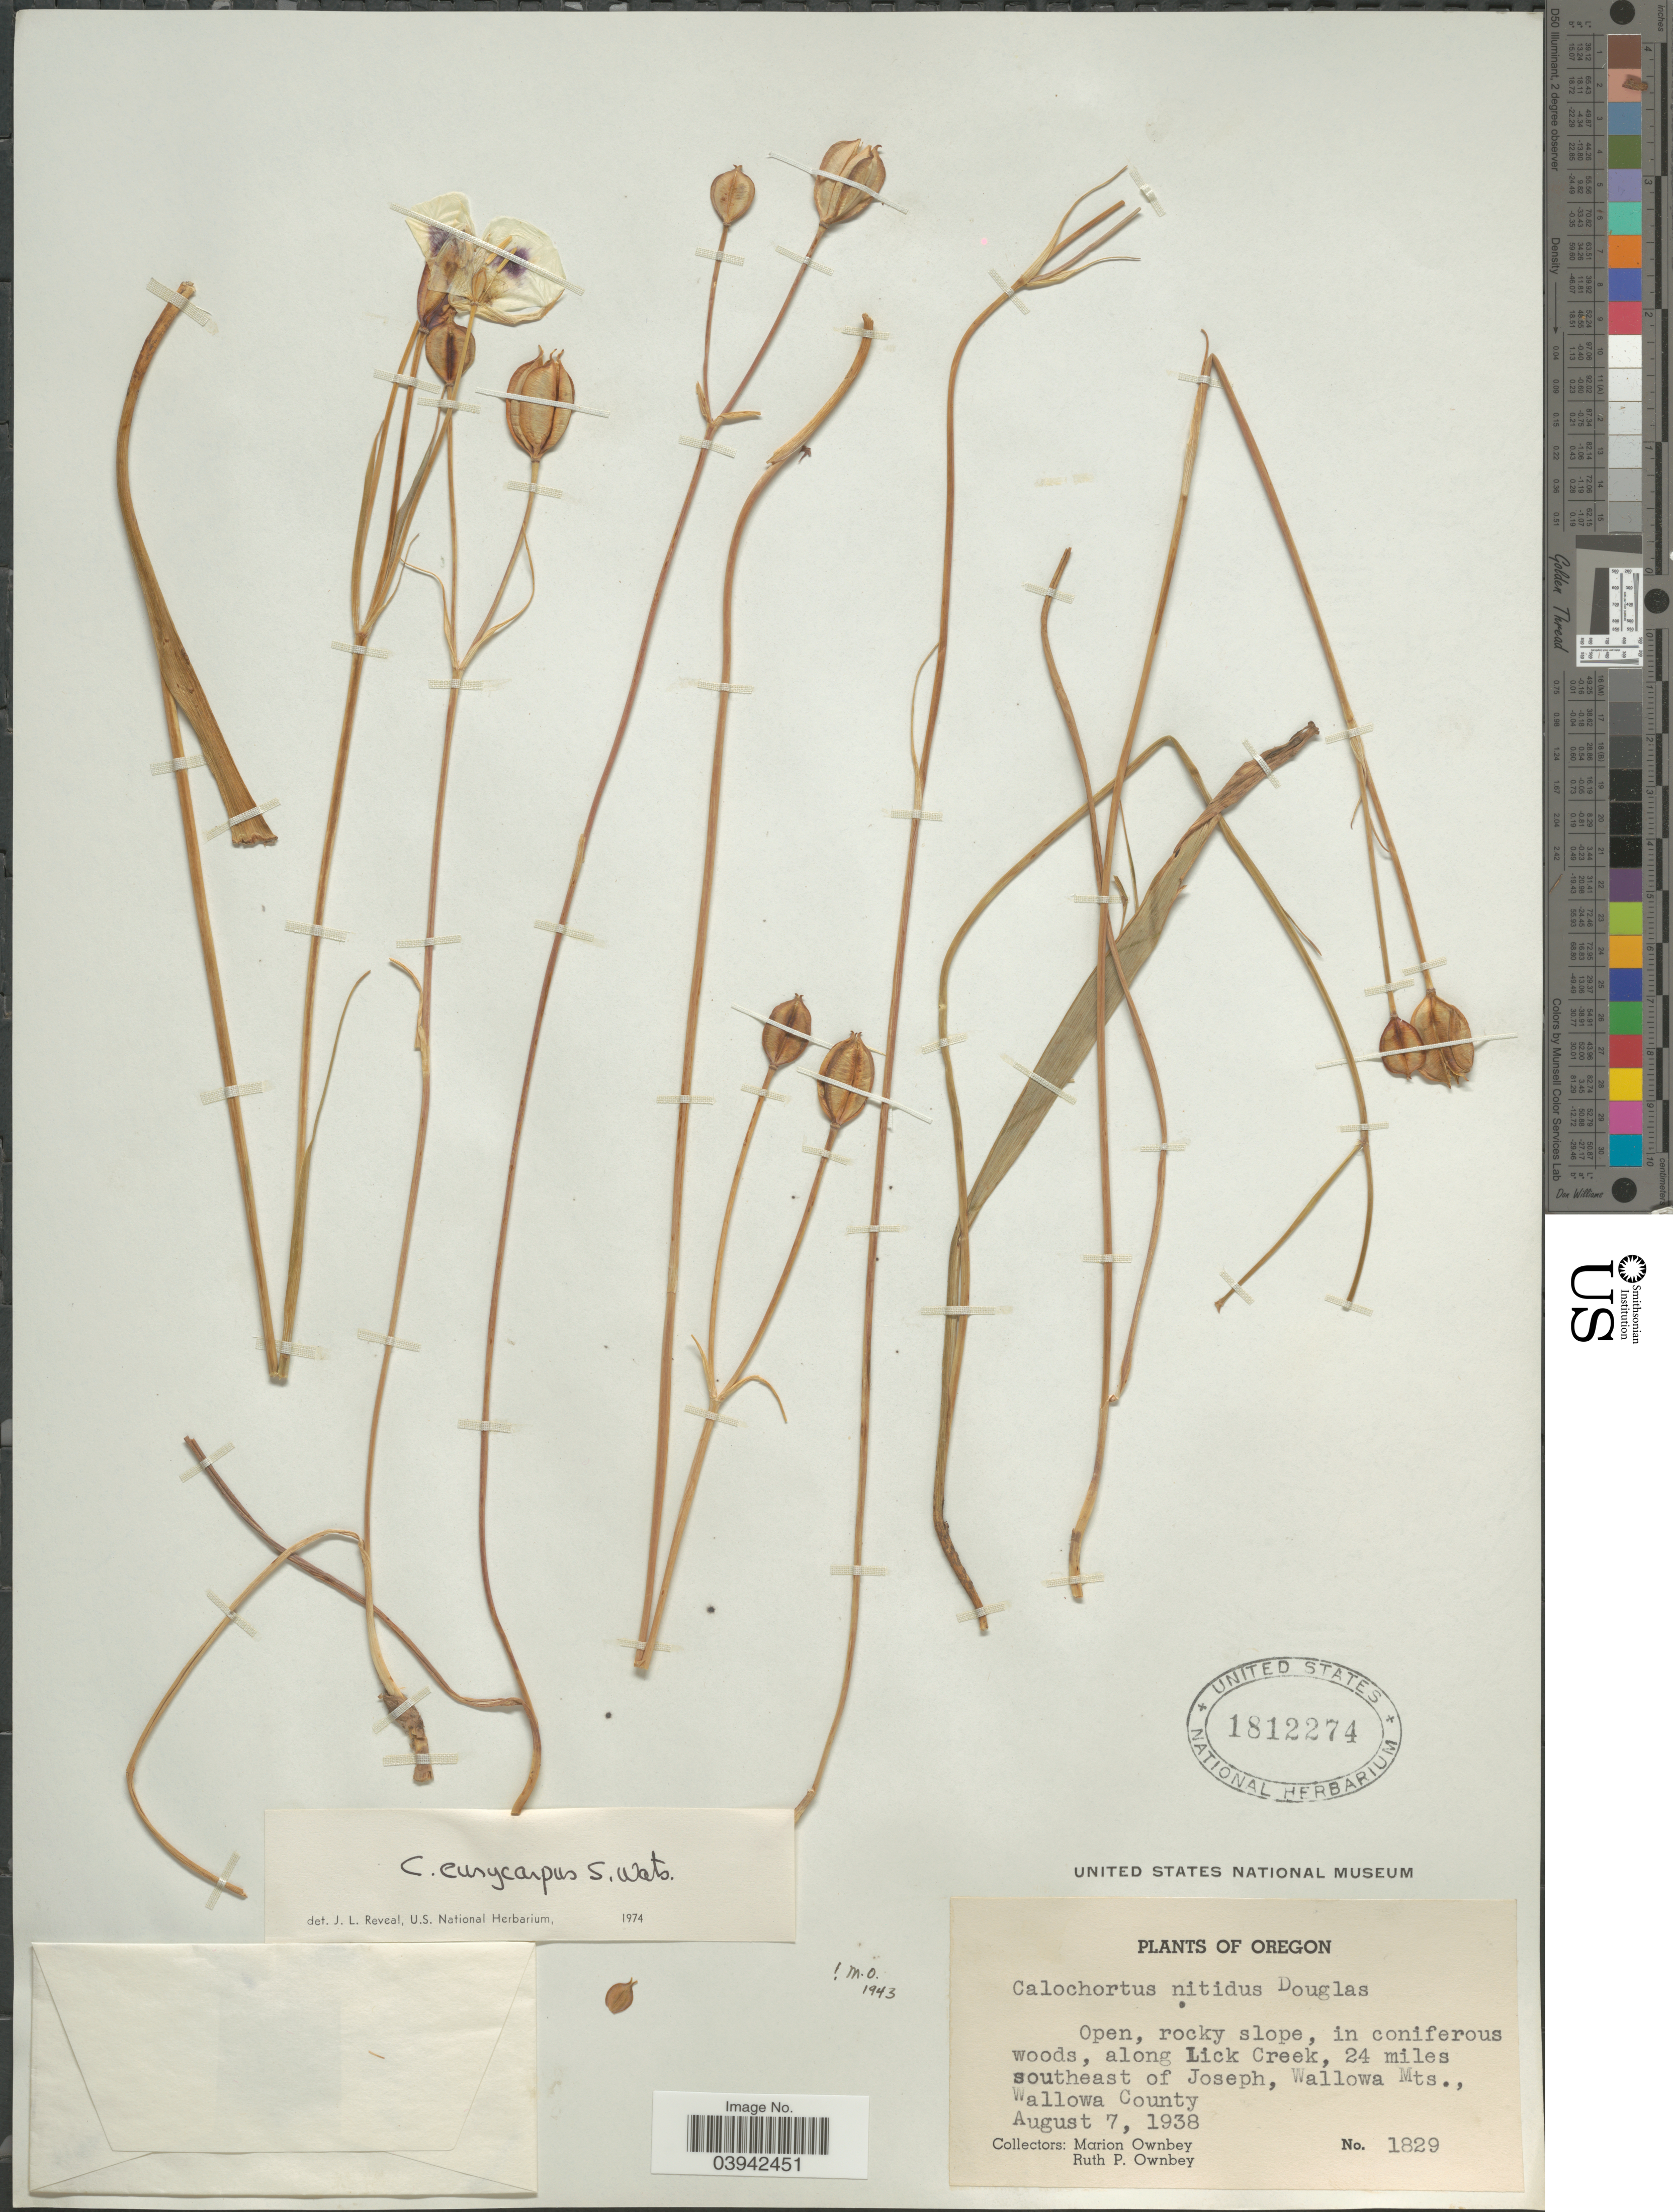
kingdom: Plantae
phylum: Tracheophyta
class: Liliopsida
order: Liliales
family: Liliaceae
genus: Calochortus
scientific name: Calochortus eurycarpus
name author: S. Watson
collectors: M. Ownbey & R. Ownbey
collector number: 1829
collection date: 1938-08-07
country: United States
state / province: Oregon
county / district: Wallowa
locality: Open, rocky slope, in coniferous woods, along Lick Creek, 24 miles southeast of Joseph, Wallowa Mts., Wallowa County.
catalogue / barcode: US 1812274